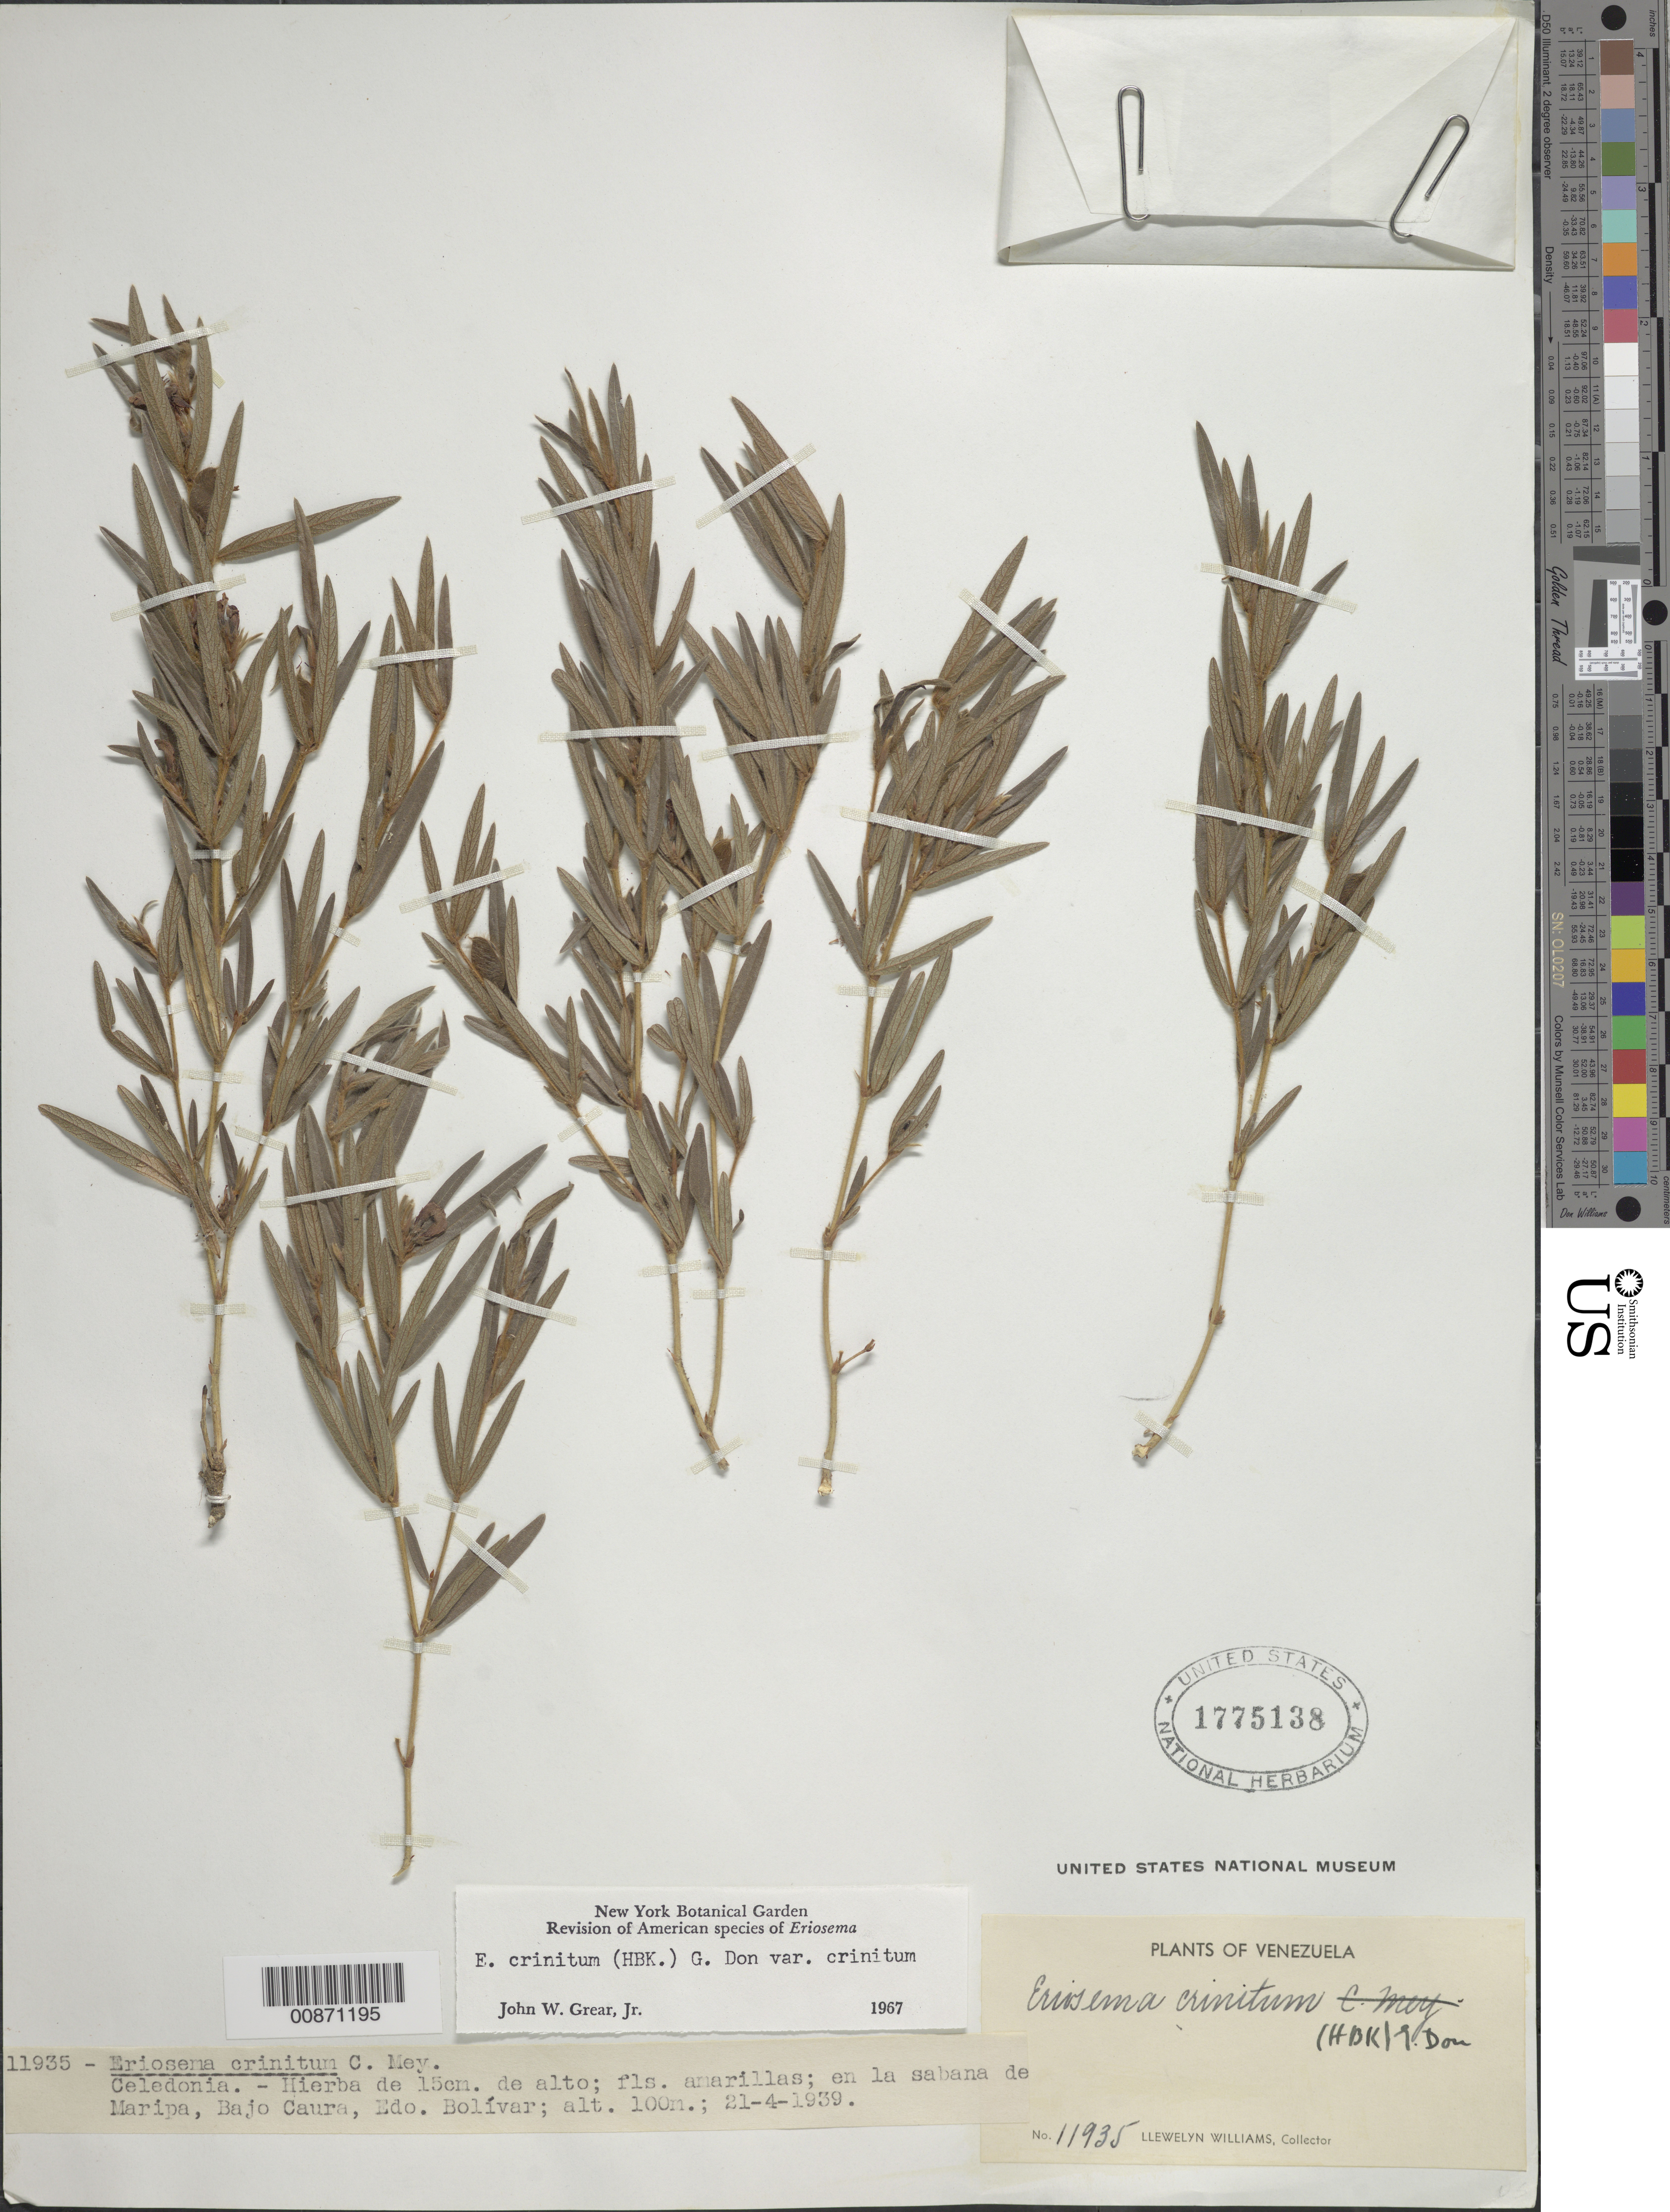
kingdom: Plantae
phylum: Tracheophyta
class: Magnoliopsida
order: Fabales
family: Fabaceae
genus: Eriosema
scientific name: Eriosema crinitum var. crinitum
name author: (Kunth) G. Don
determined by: Grear, J. W., Jr.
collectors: Ll. Williams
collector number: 11935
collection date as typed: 21-Apr-39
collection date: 1939-04-21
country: Venezuela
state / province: Bolívar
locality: Maripa, Bajo Caura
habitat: Sabana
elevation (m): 100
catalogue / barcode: US 1775138